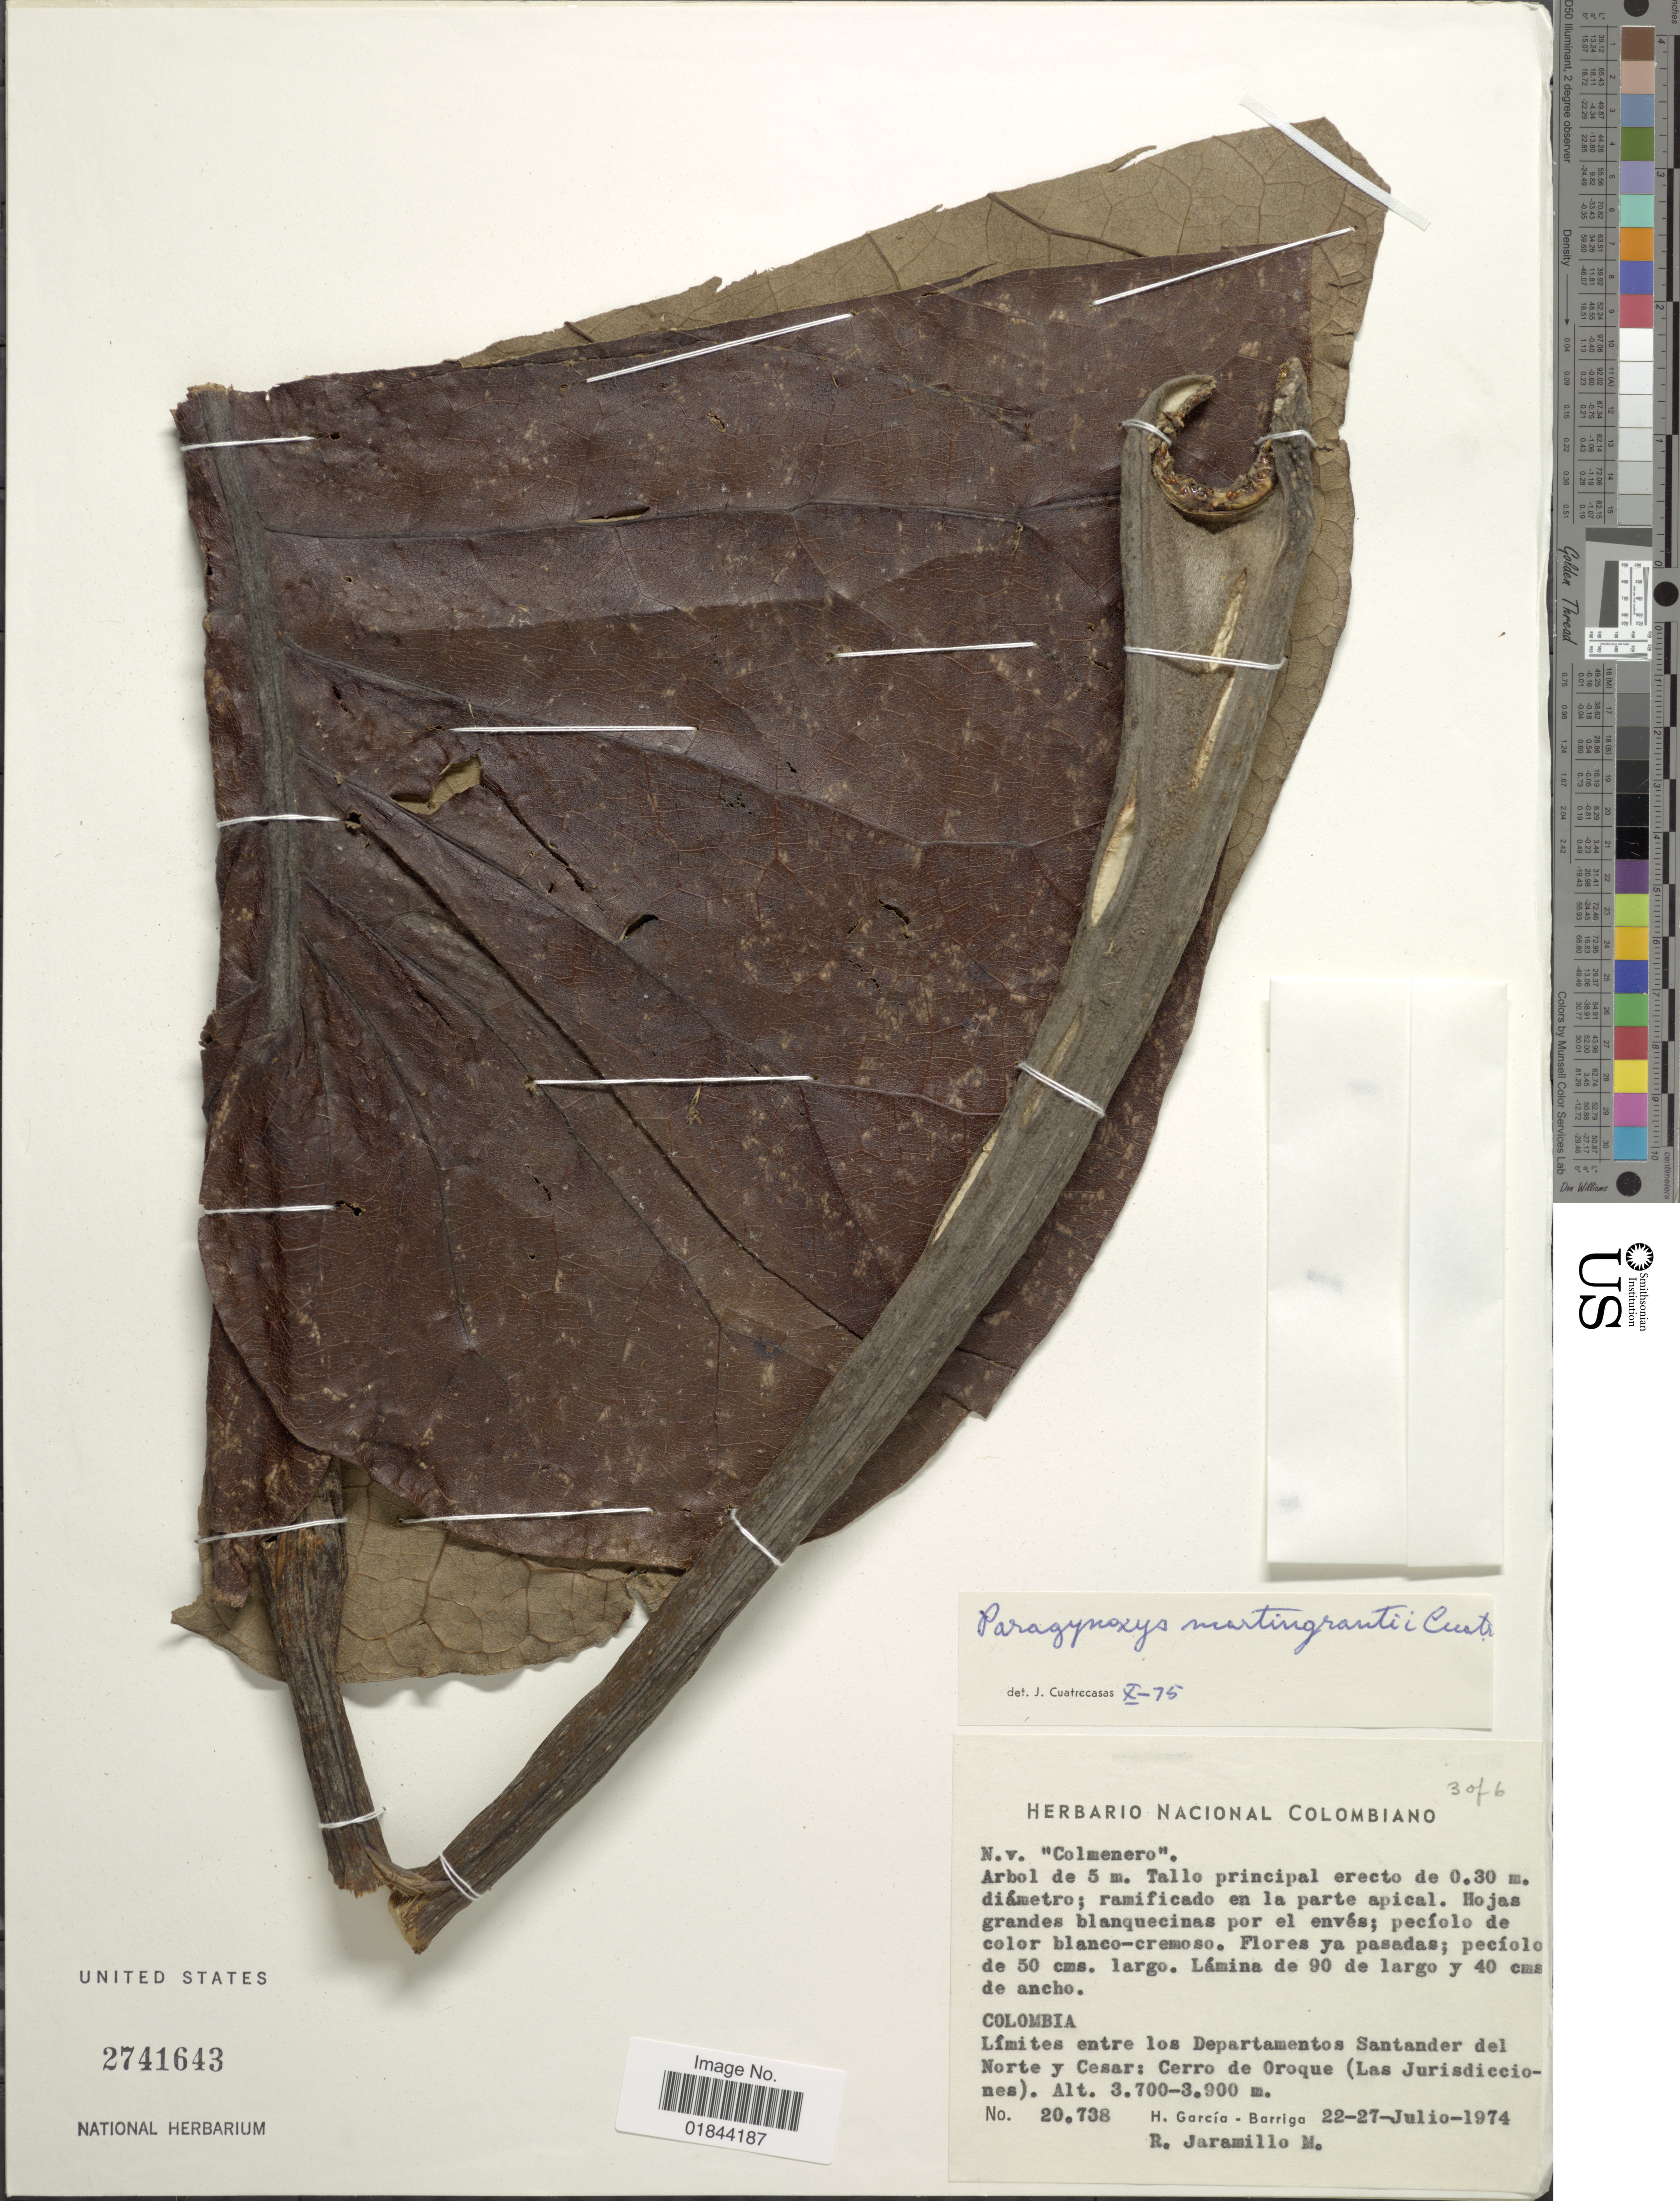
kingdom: Plantae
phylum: Tracheophyta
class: Magnoliopsida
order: Asterales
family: Asteraceae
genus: Paragynoxys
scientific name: Paragynoxys martingrantii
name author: Cuatrec.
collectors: H. García Barriga & R. Jaramillo M.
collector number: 20738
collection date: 1974-07-22/1974-07-27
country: Colombia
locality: Limites entre los Departamento Santander del Norte y Cesar: Cerro de Oroque (Las Jurisdicciones)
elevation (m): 3700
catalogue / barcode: US 2741643